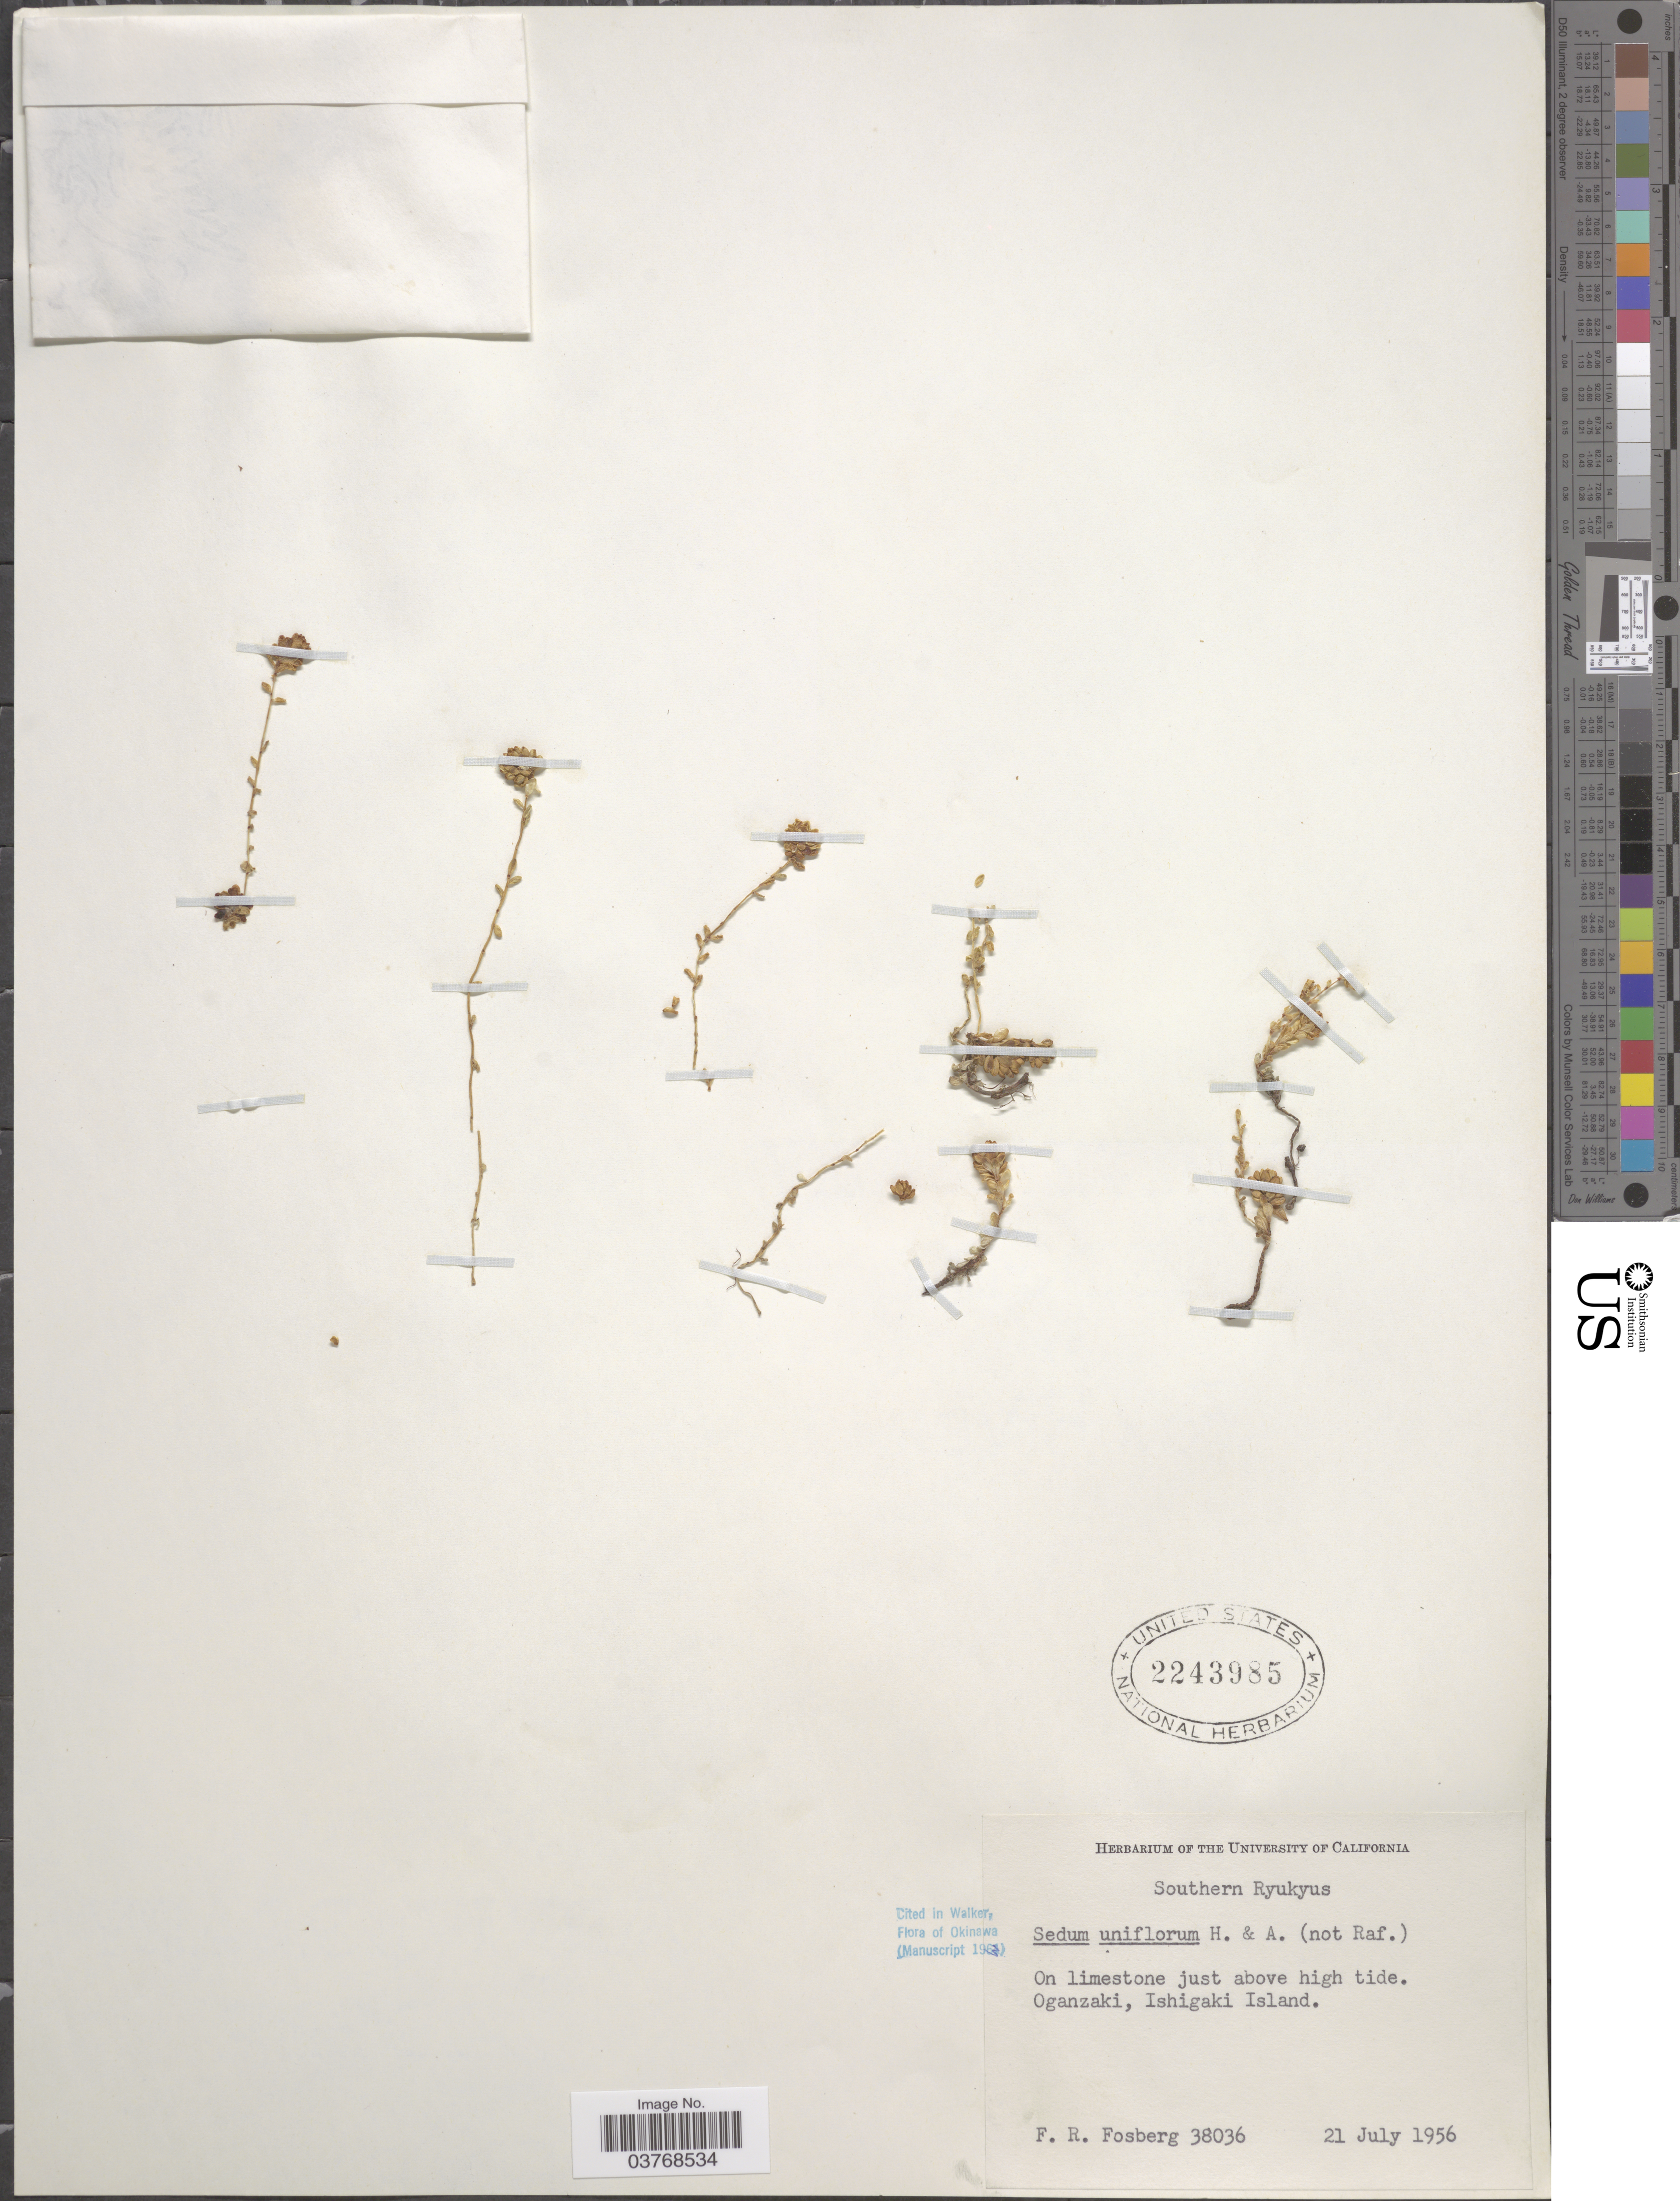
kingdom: Plantae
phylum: Tracheophyta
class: Magnoliopsida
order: Saxifragales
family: Crassulaceae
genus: Sedum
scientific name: Sedum uniflorum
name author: Hook. & Arn.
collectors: F. R. Fosberg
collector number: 38036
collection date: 1956-07-21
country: Japan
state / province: Okinawa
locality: Southern Ryukyus. Oganzaki, Ishigaki Island.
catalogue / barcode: US 2243985